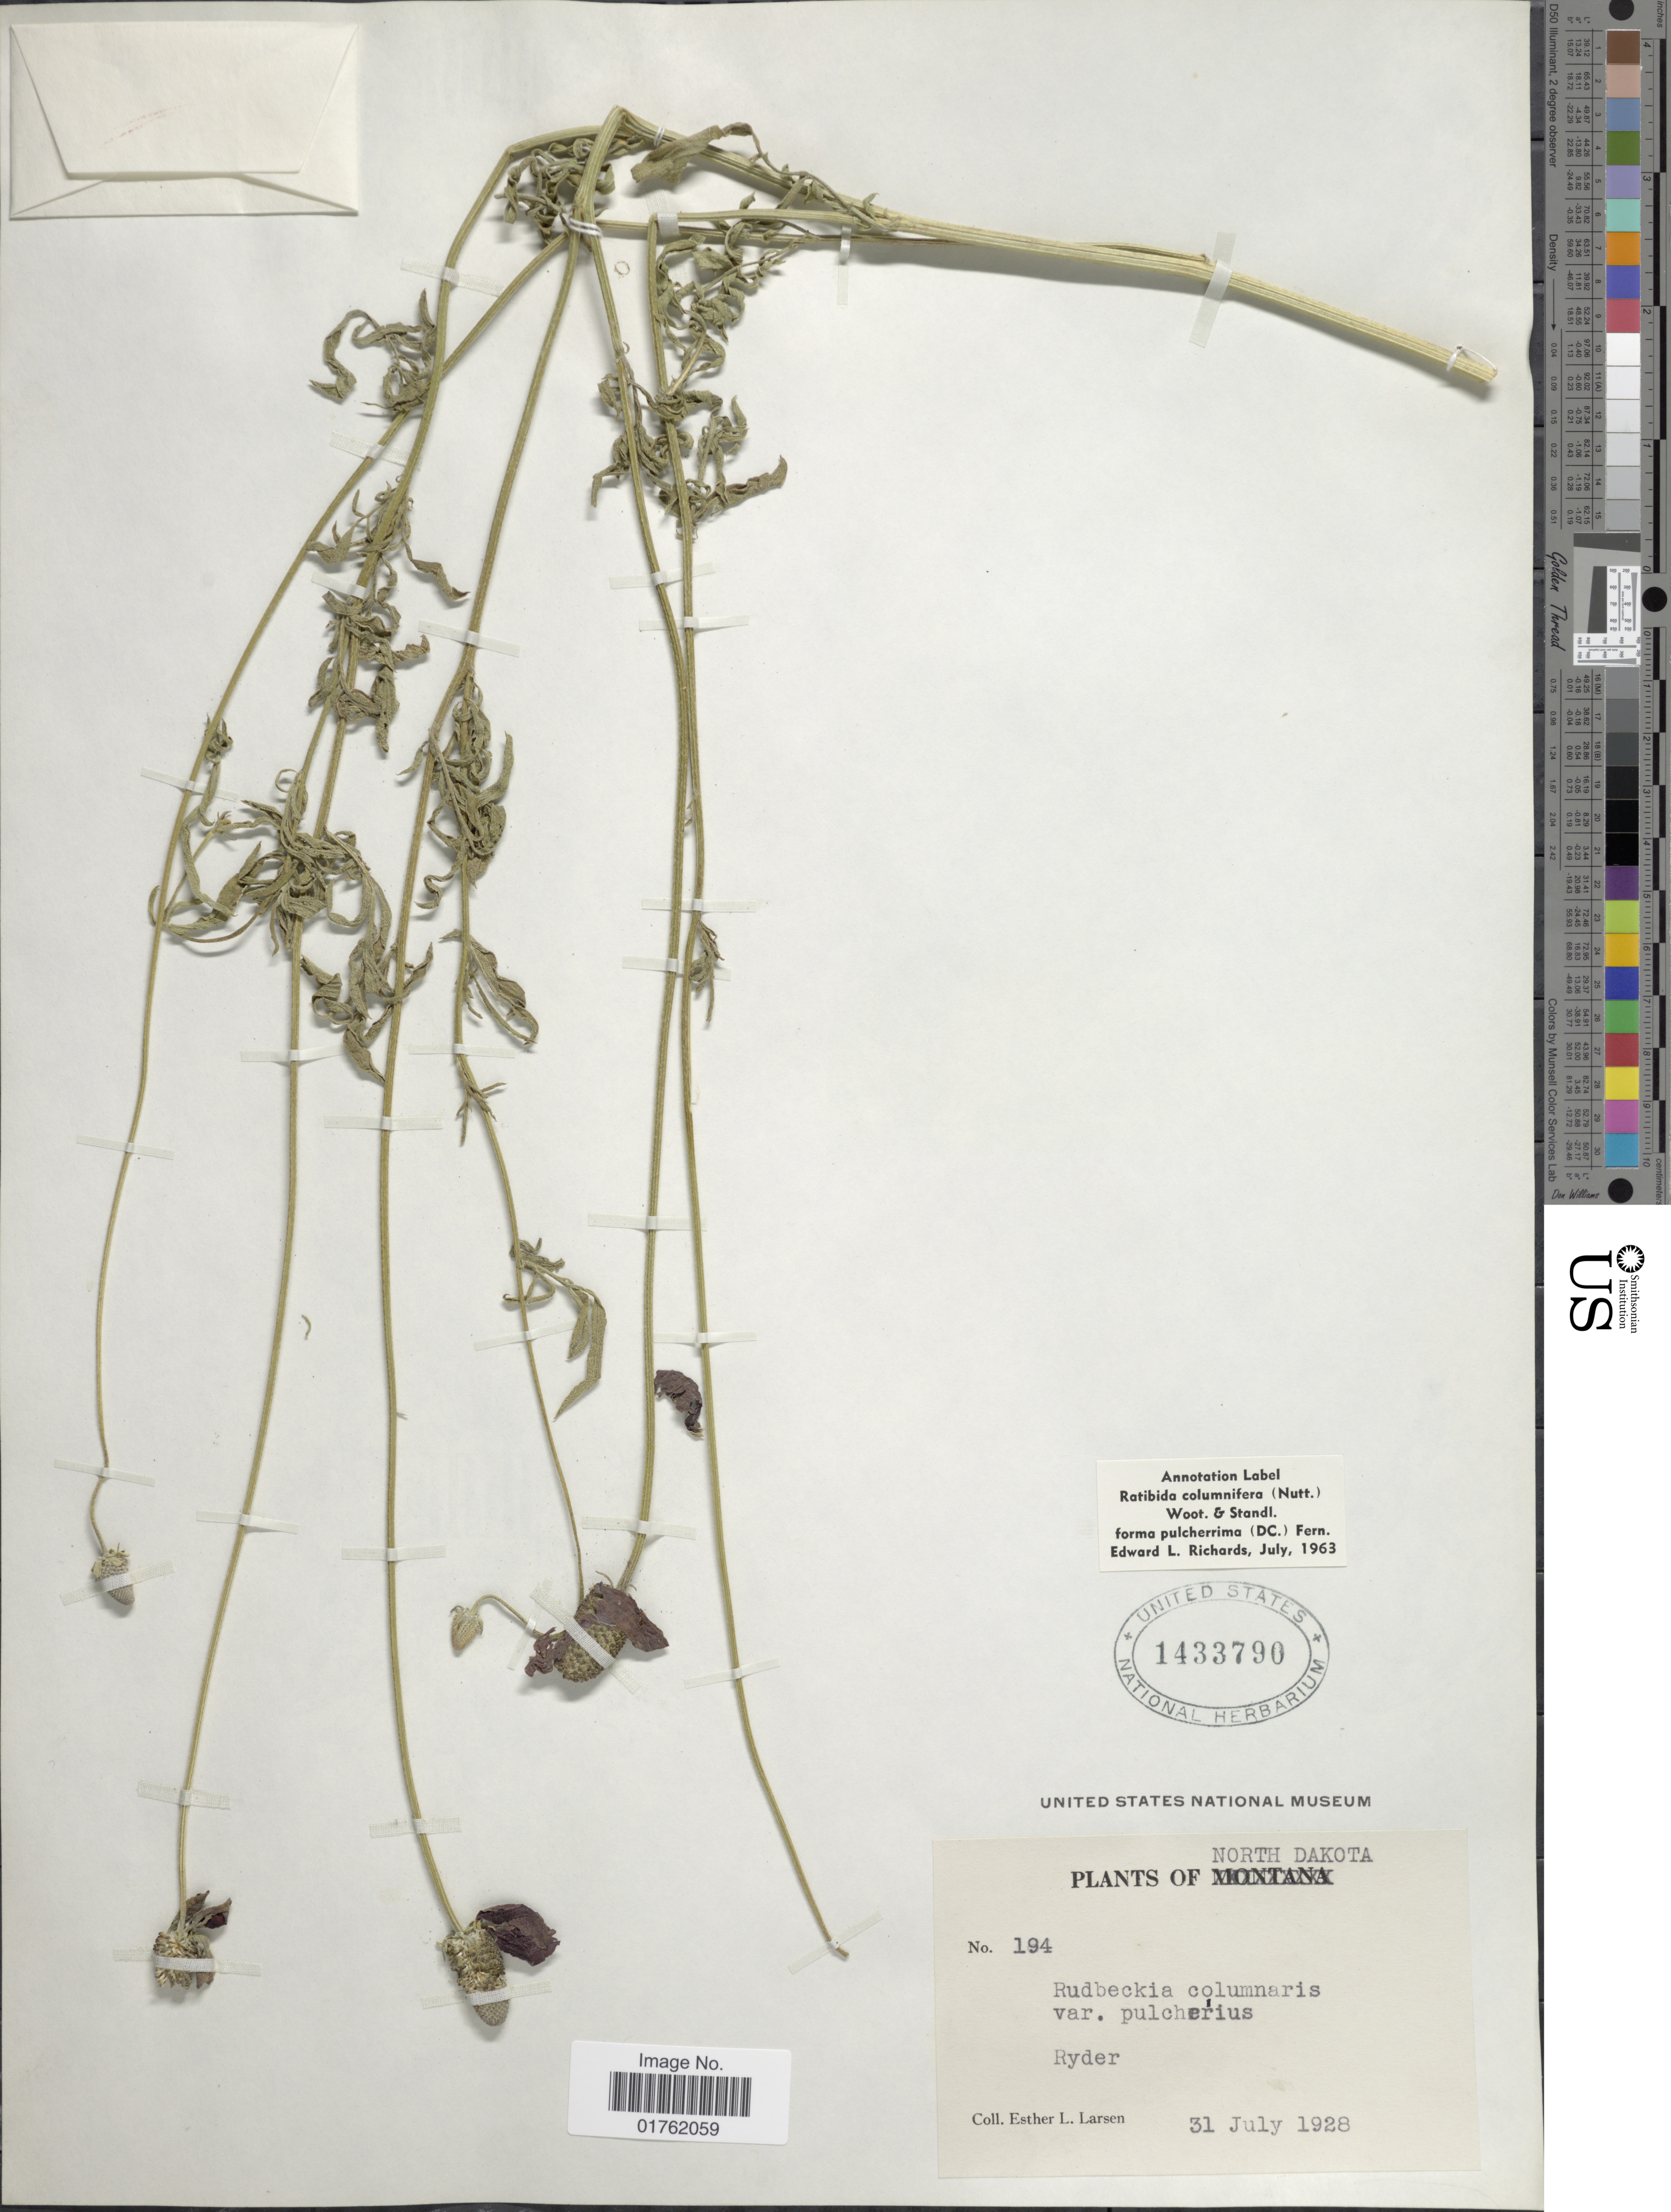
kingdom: Plantae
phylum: Tracheophyta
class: Magnoliopsida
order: Asterales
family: Asteraceae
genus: Ratibida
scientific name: Ratibida columnaris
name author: (Pursh) D. Don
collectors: E. Larsen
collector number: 194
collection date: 1928-07-31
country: United States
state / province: North Dakota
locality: Ryder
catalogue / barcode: US 1433790